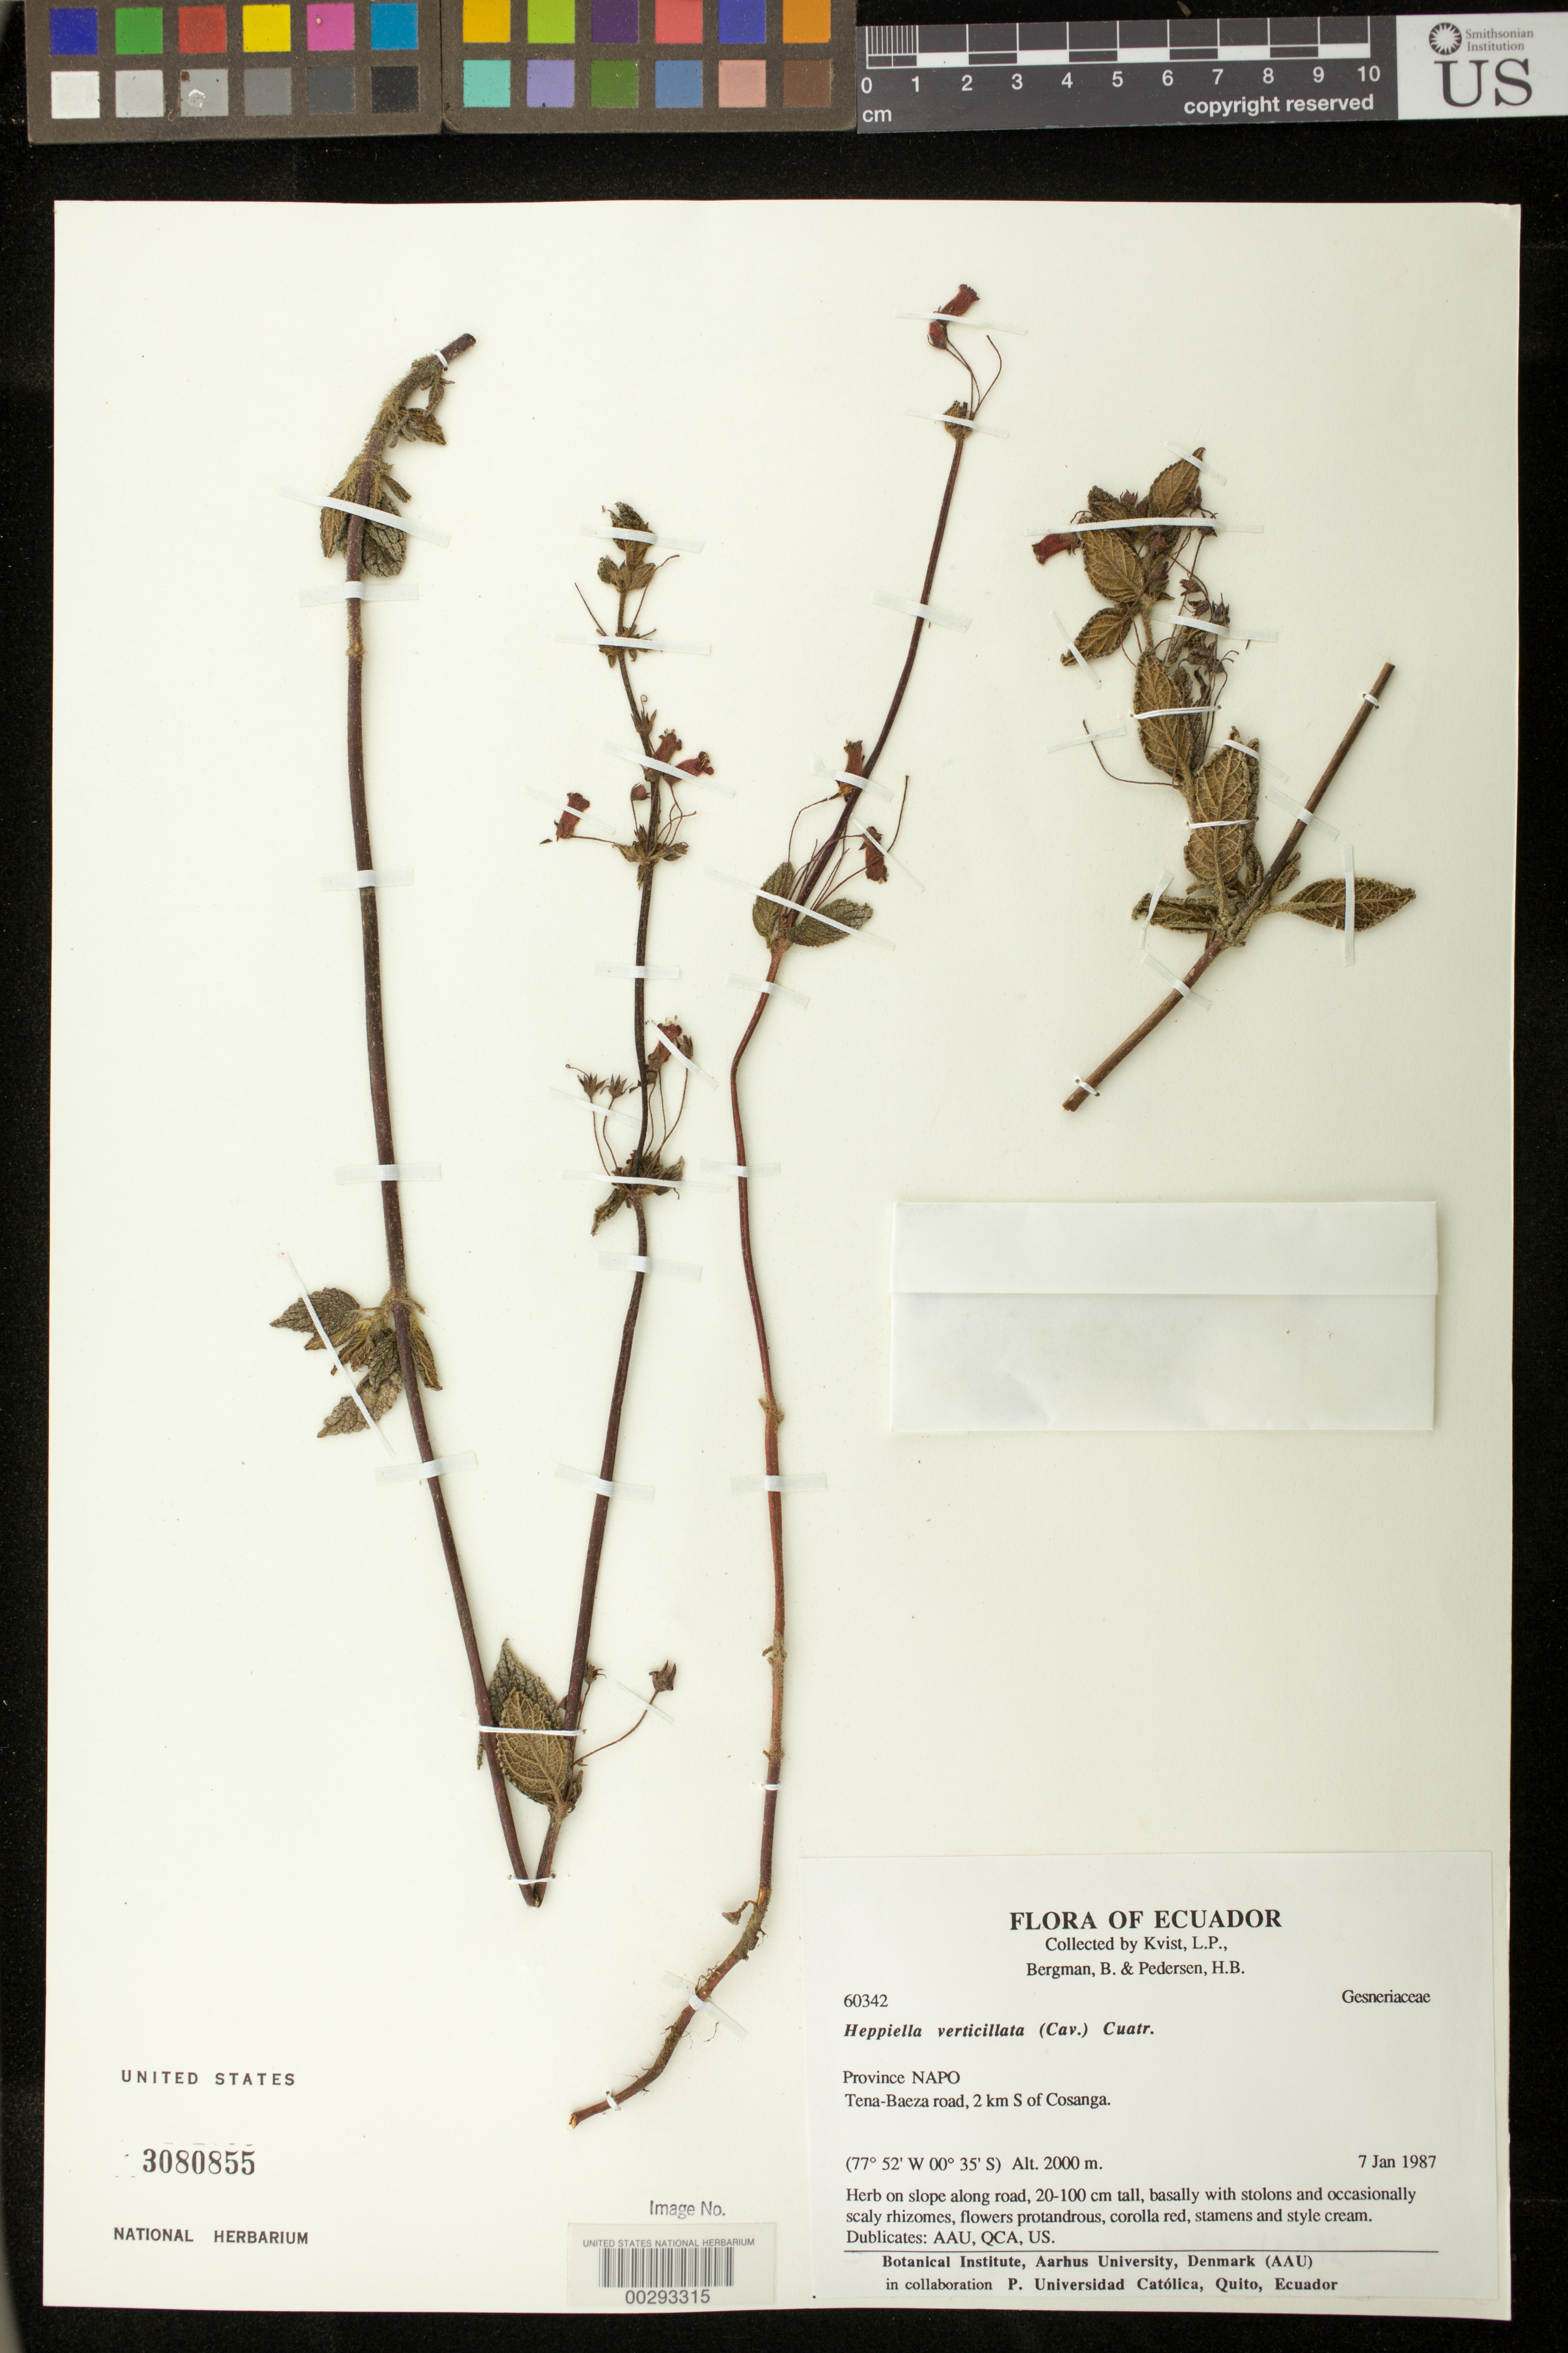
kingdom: Plantae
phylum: Tracheophyta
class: Magnoliopsida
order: Lamiales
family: Gesneriaceae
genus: Heppiella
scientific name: Heppiella verticillata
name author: (Cav.) Cuatrec.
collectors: L. P. Kvist, B. Bergman & H. B. Pedersen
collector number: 60342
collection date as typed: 07 Jan 1987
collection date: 1987-01-07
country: Ecuador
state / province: Napo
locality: Tena - Baeza road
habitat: Along road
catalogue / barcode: US 3080855